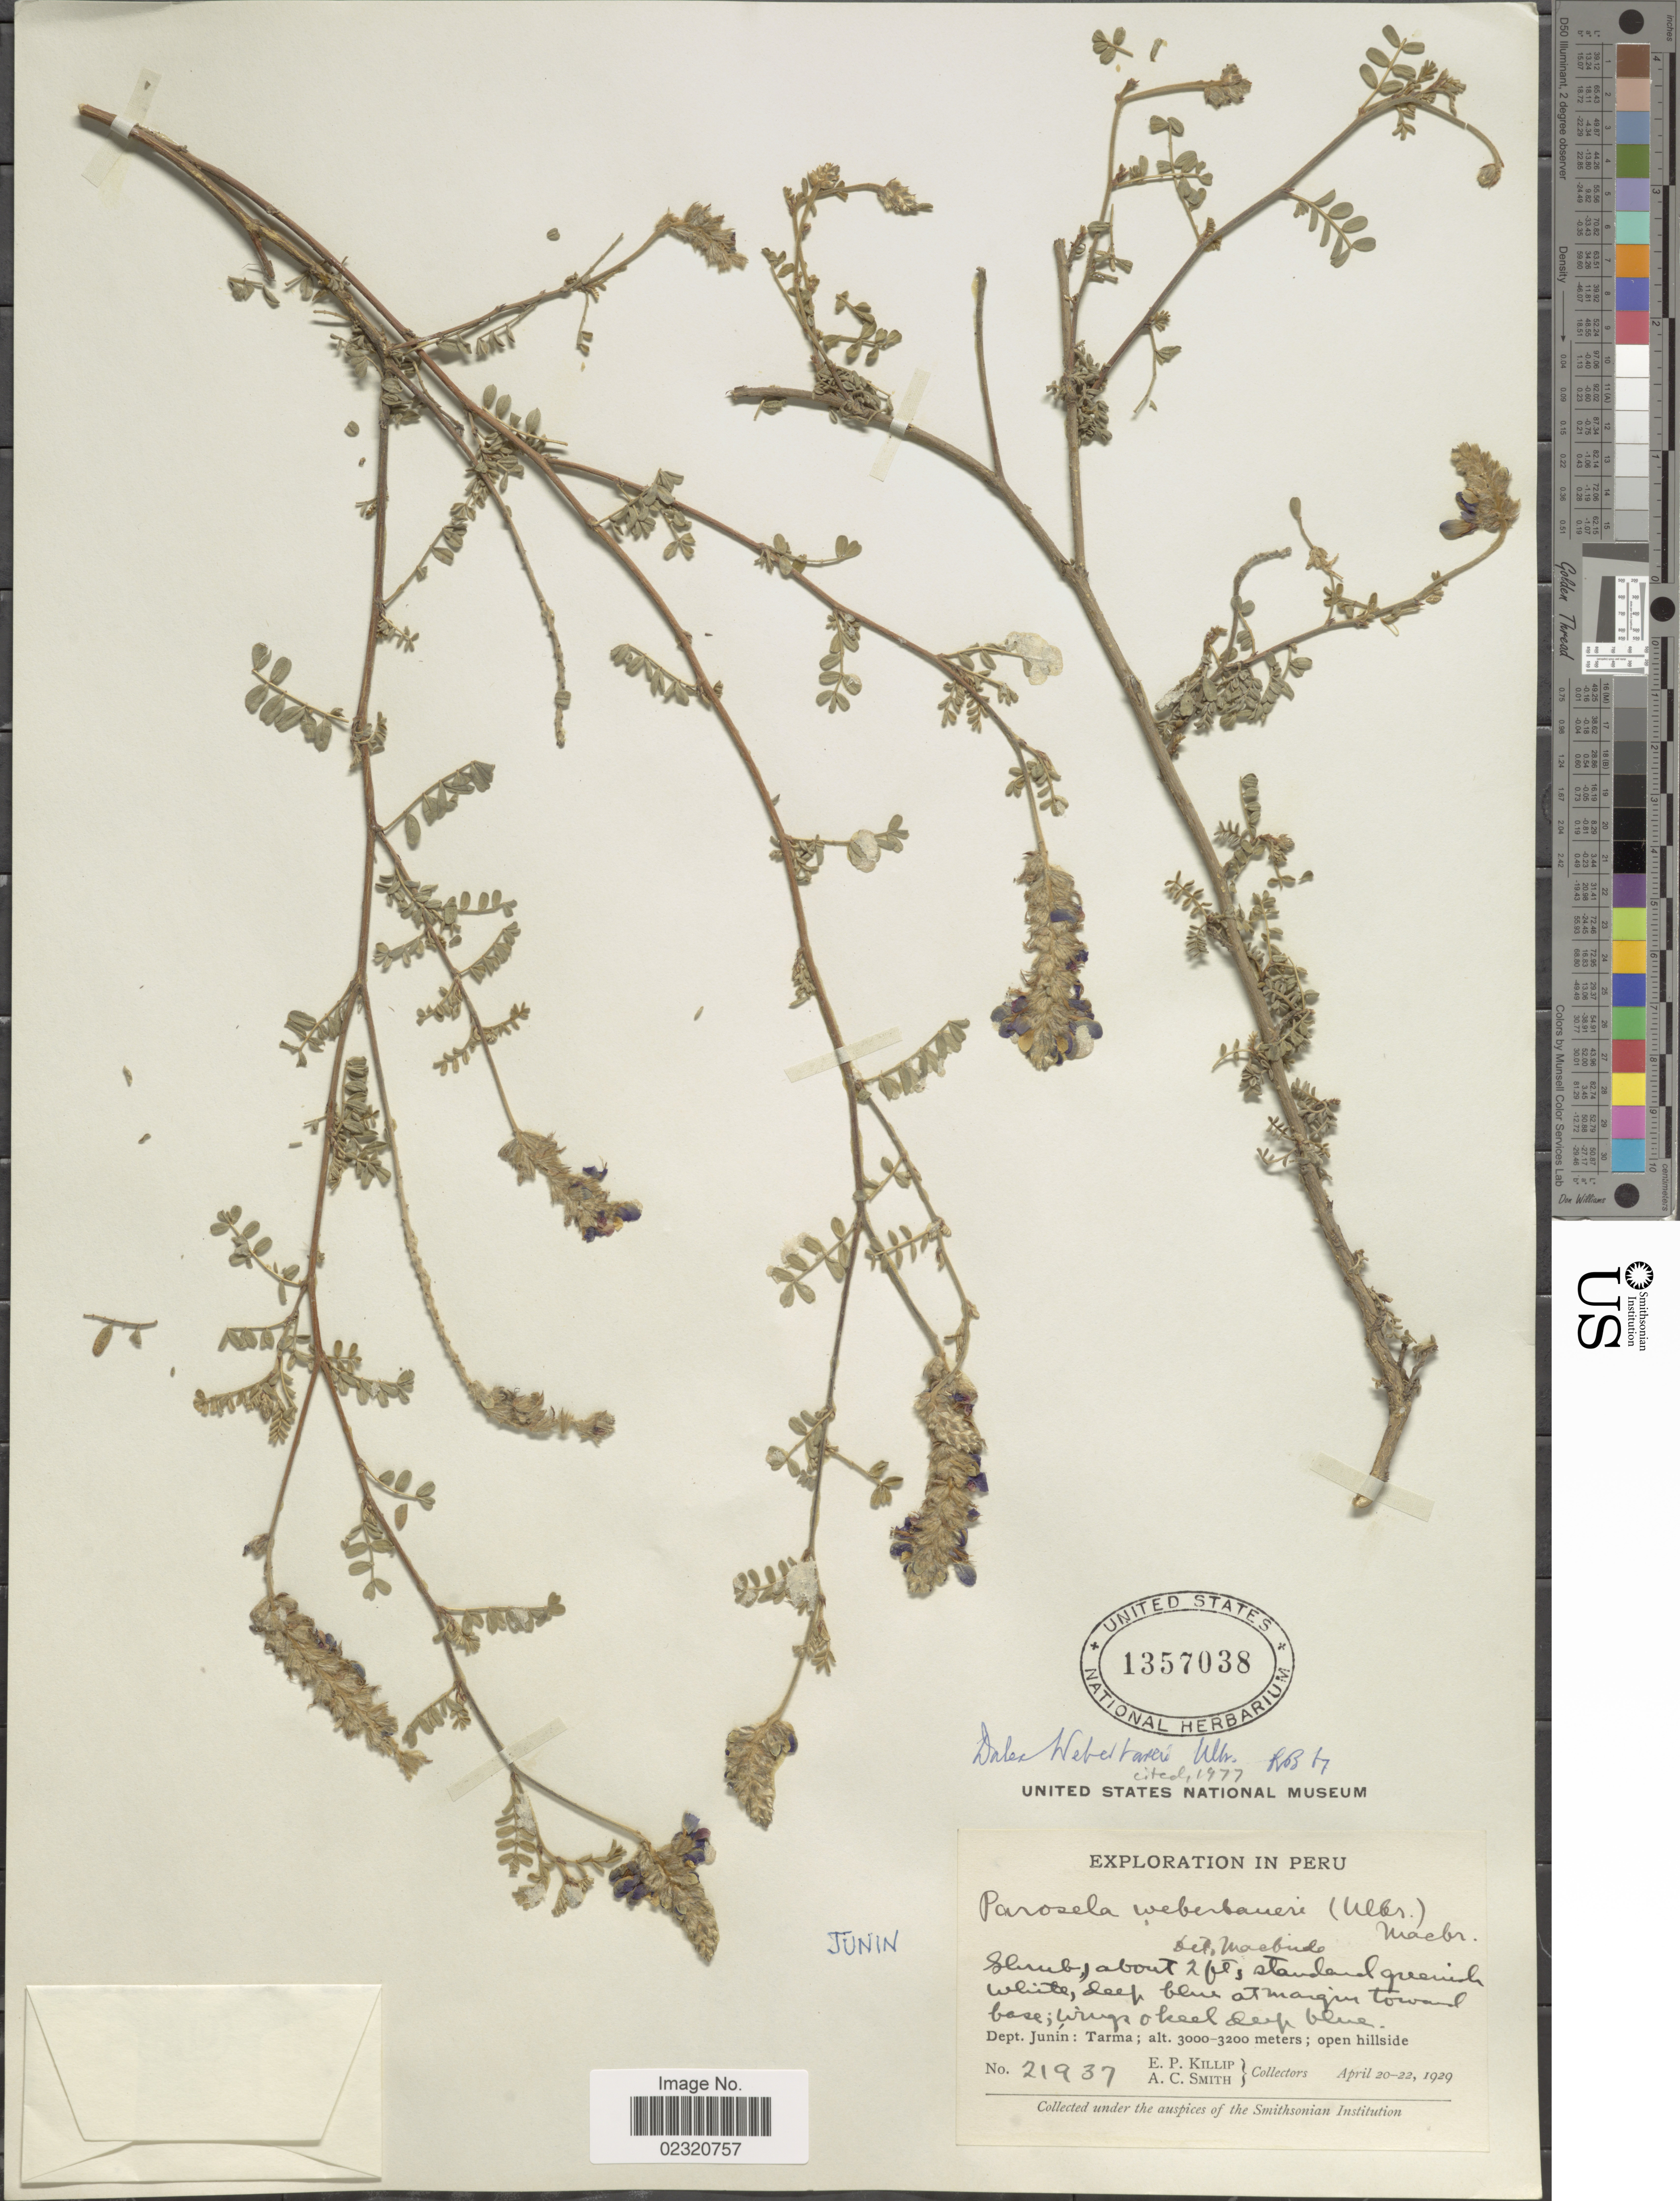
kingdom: Plantae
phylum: Tracheophyta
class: Magnoliopsida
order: Fabales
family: Fabaceae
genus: Dalea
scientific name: Dalea weberbaueri var. weberbaueri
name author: Ulbr.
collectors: E. P. Killip & A. C. Smith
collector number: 21937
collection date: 1929-04-20/1929-04-22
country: Peru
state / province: Junín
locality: Tarma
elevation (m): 3000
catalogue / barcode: US 1357038